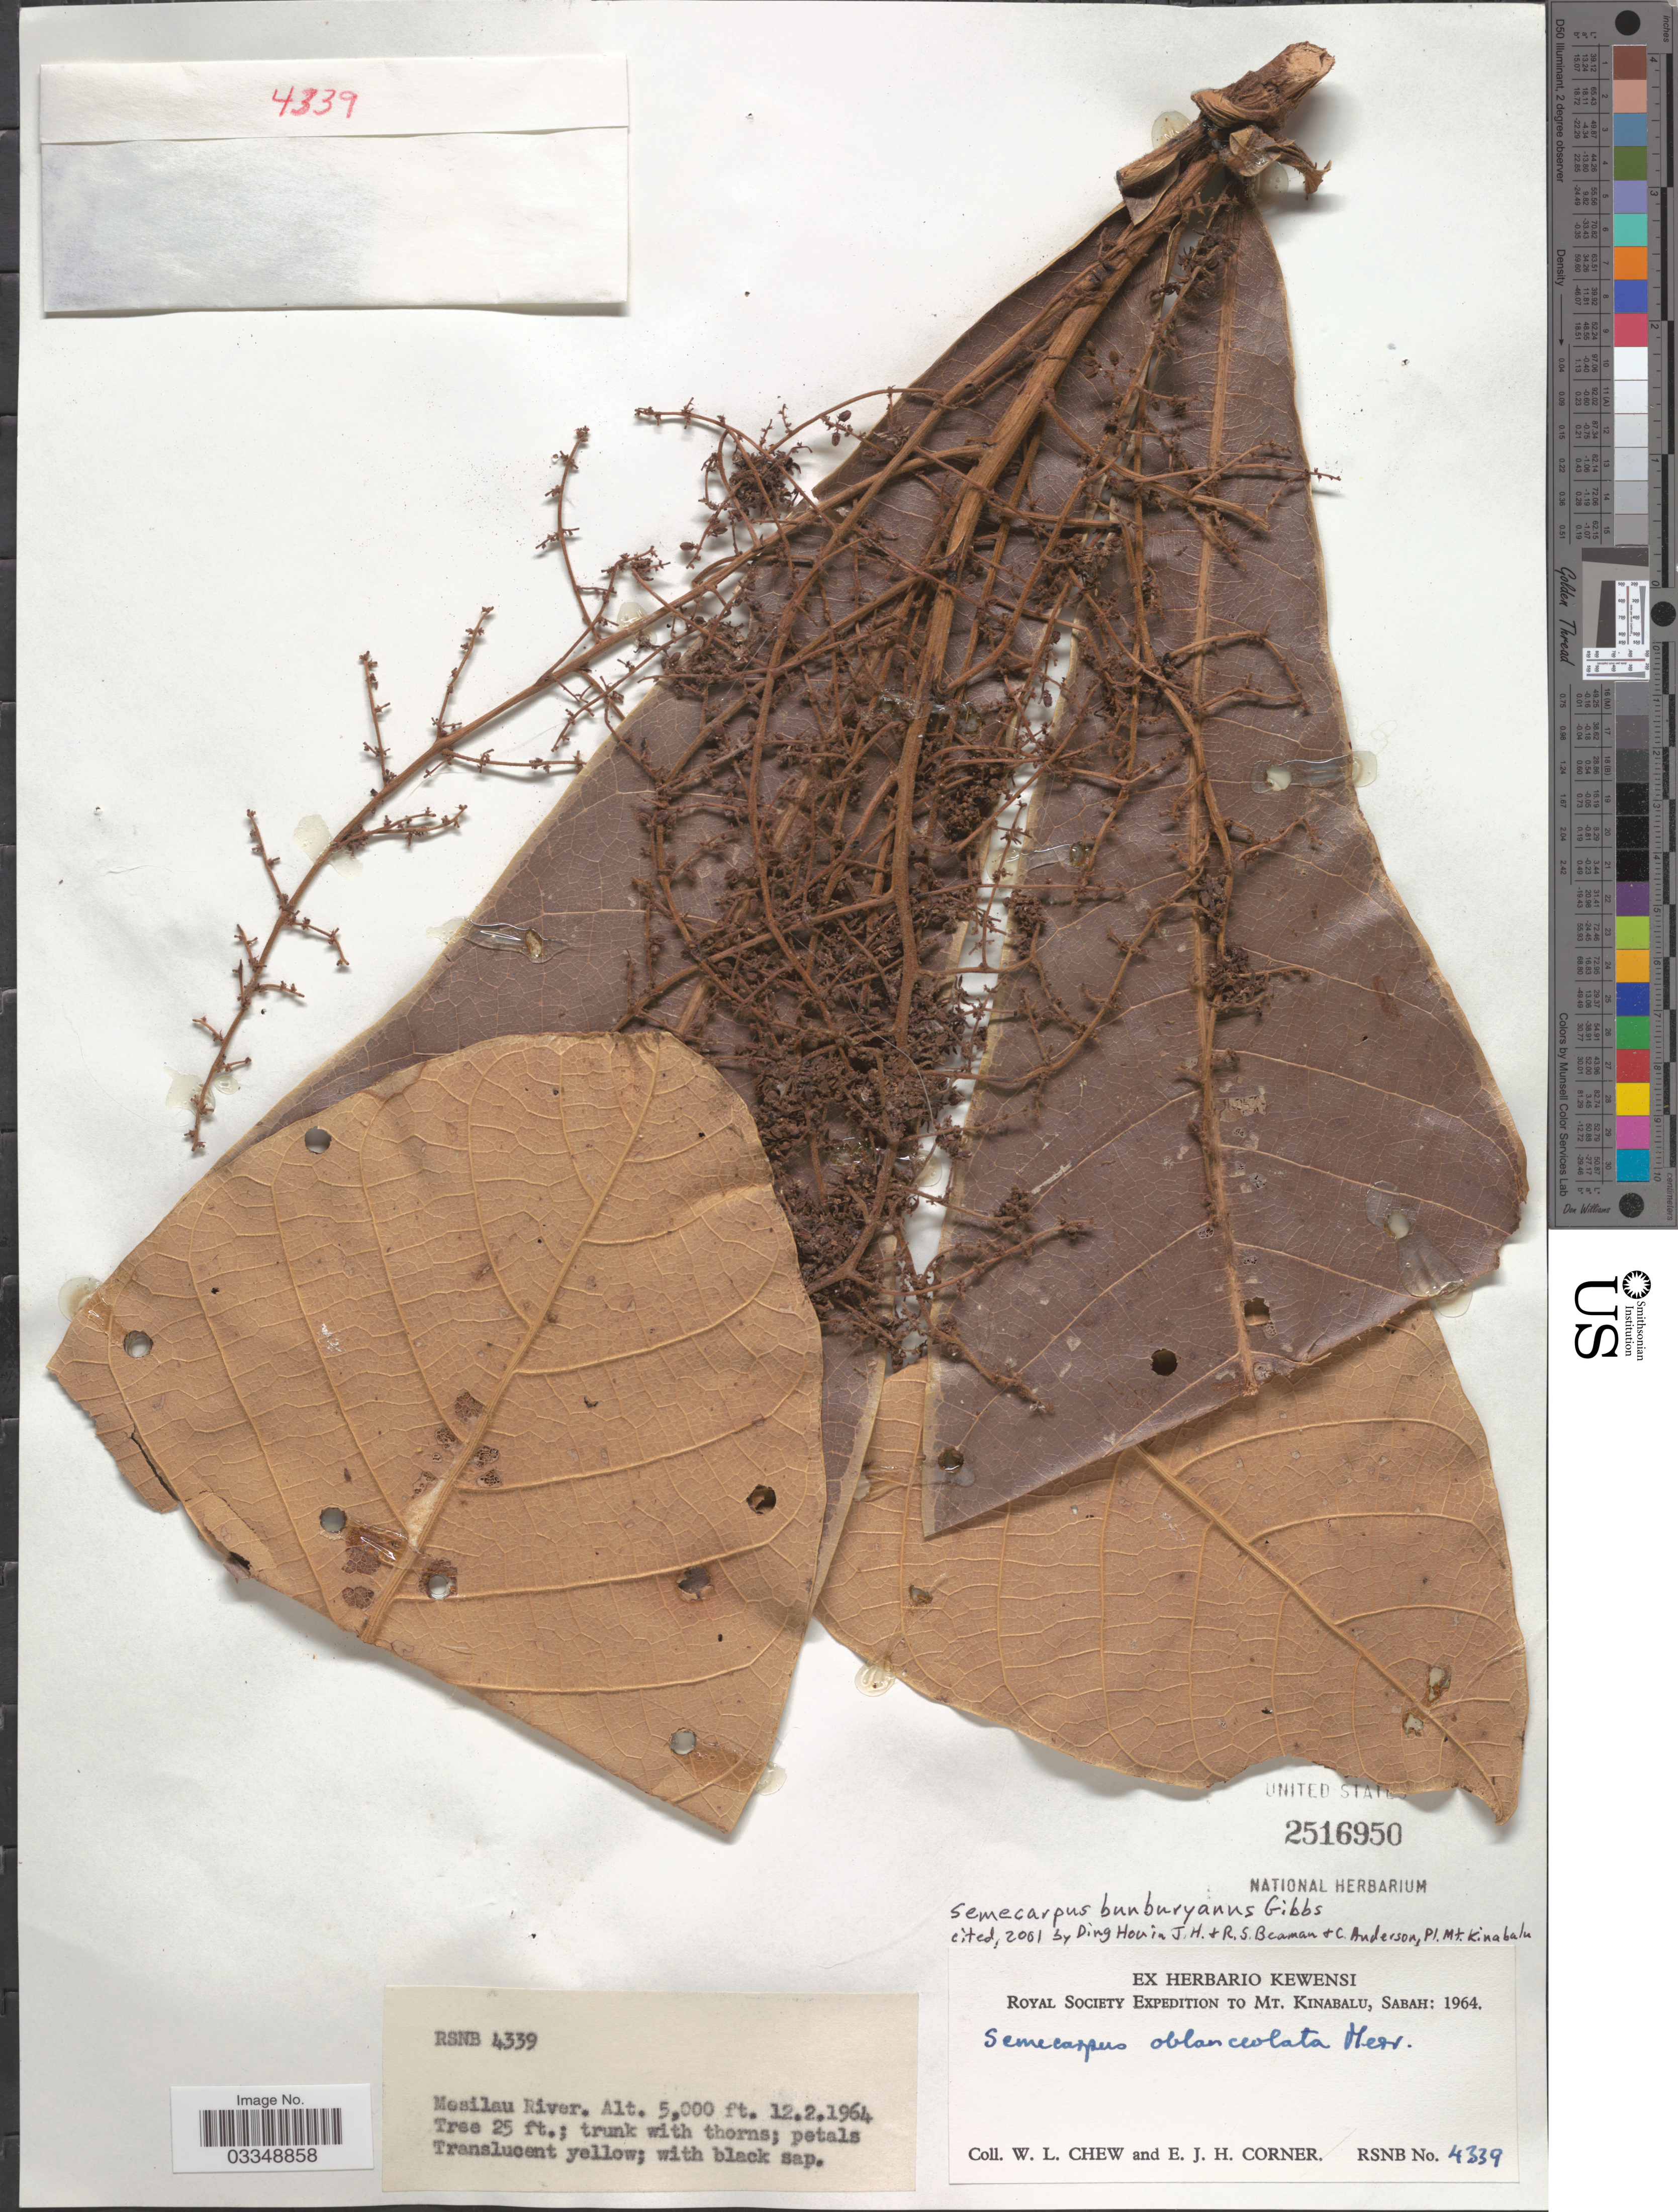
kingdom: Plantae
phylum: Tracheophyta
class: Magnoliopsida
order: Sapindales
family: Anacardiaceae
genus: Semecarpus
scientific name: Semecarpus bunburyanus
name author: Gibbs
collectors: W. Chew & E. Corner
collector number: RSNB 4339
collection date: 1964-02-12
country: Malaysia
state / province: Sabah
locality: Mt. Kinabalu. Mesilau River.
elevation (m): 1524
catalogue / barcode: US 2516950